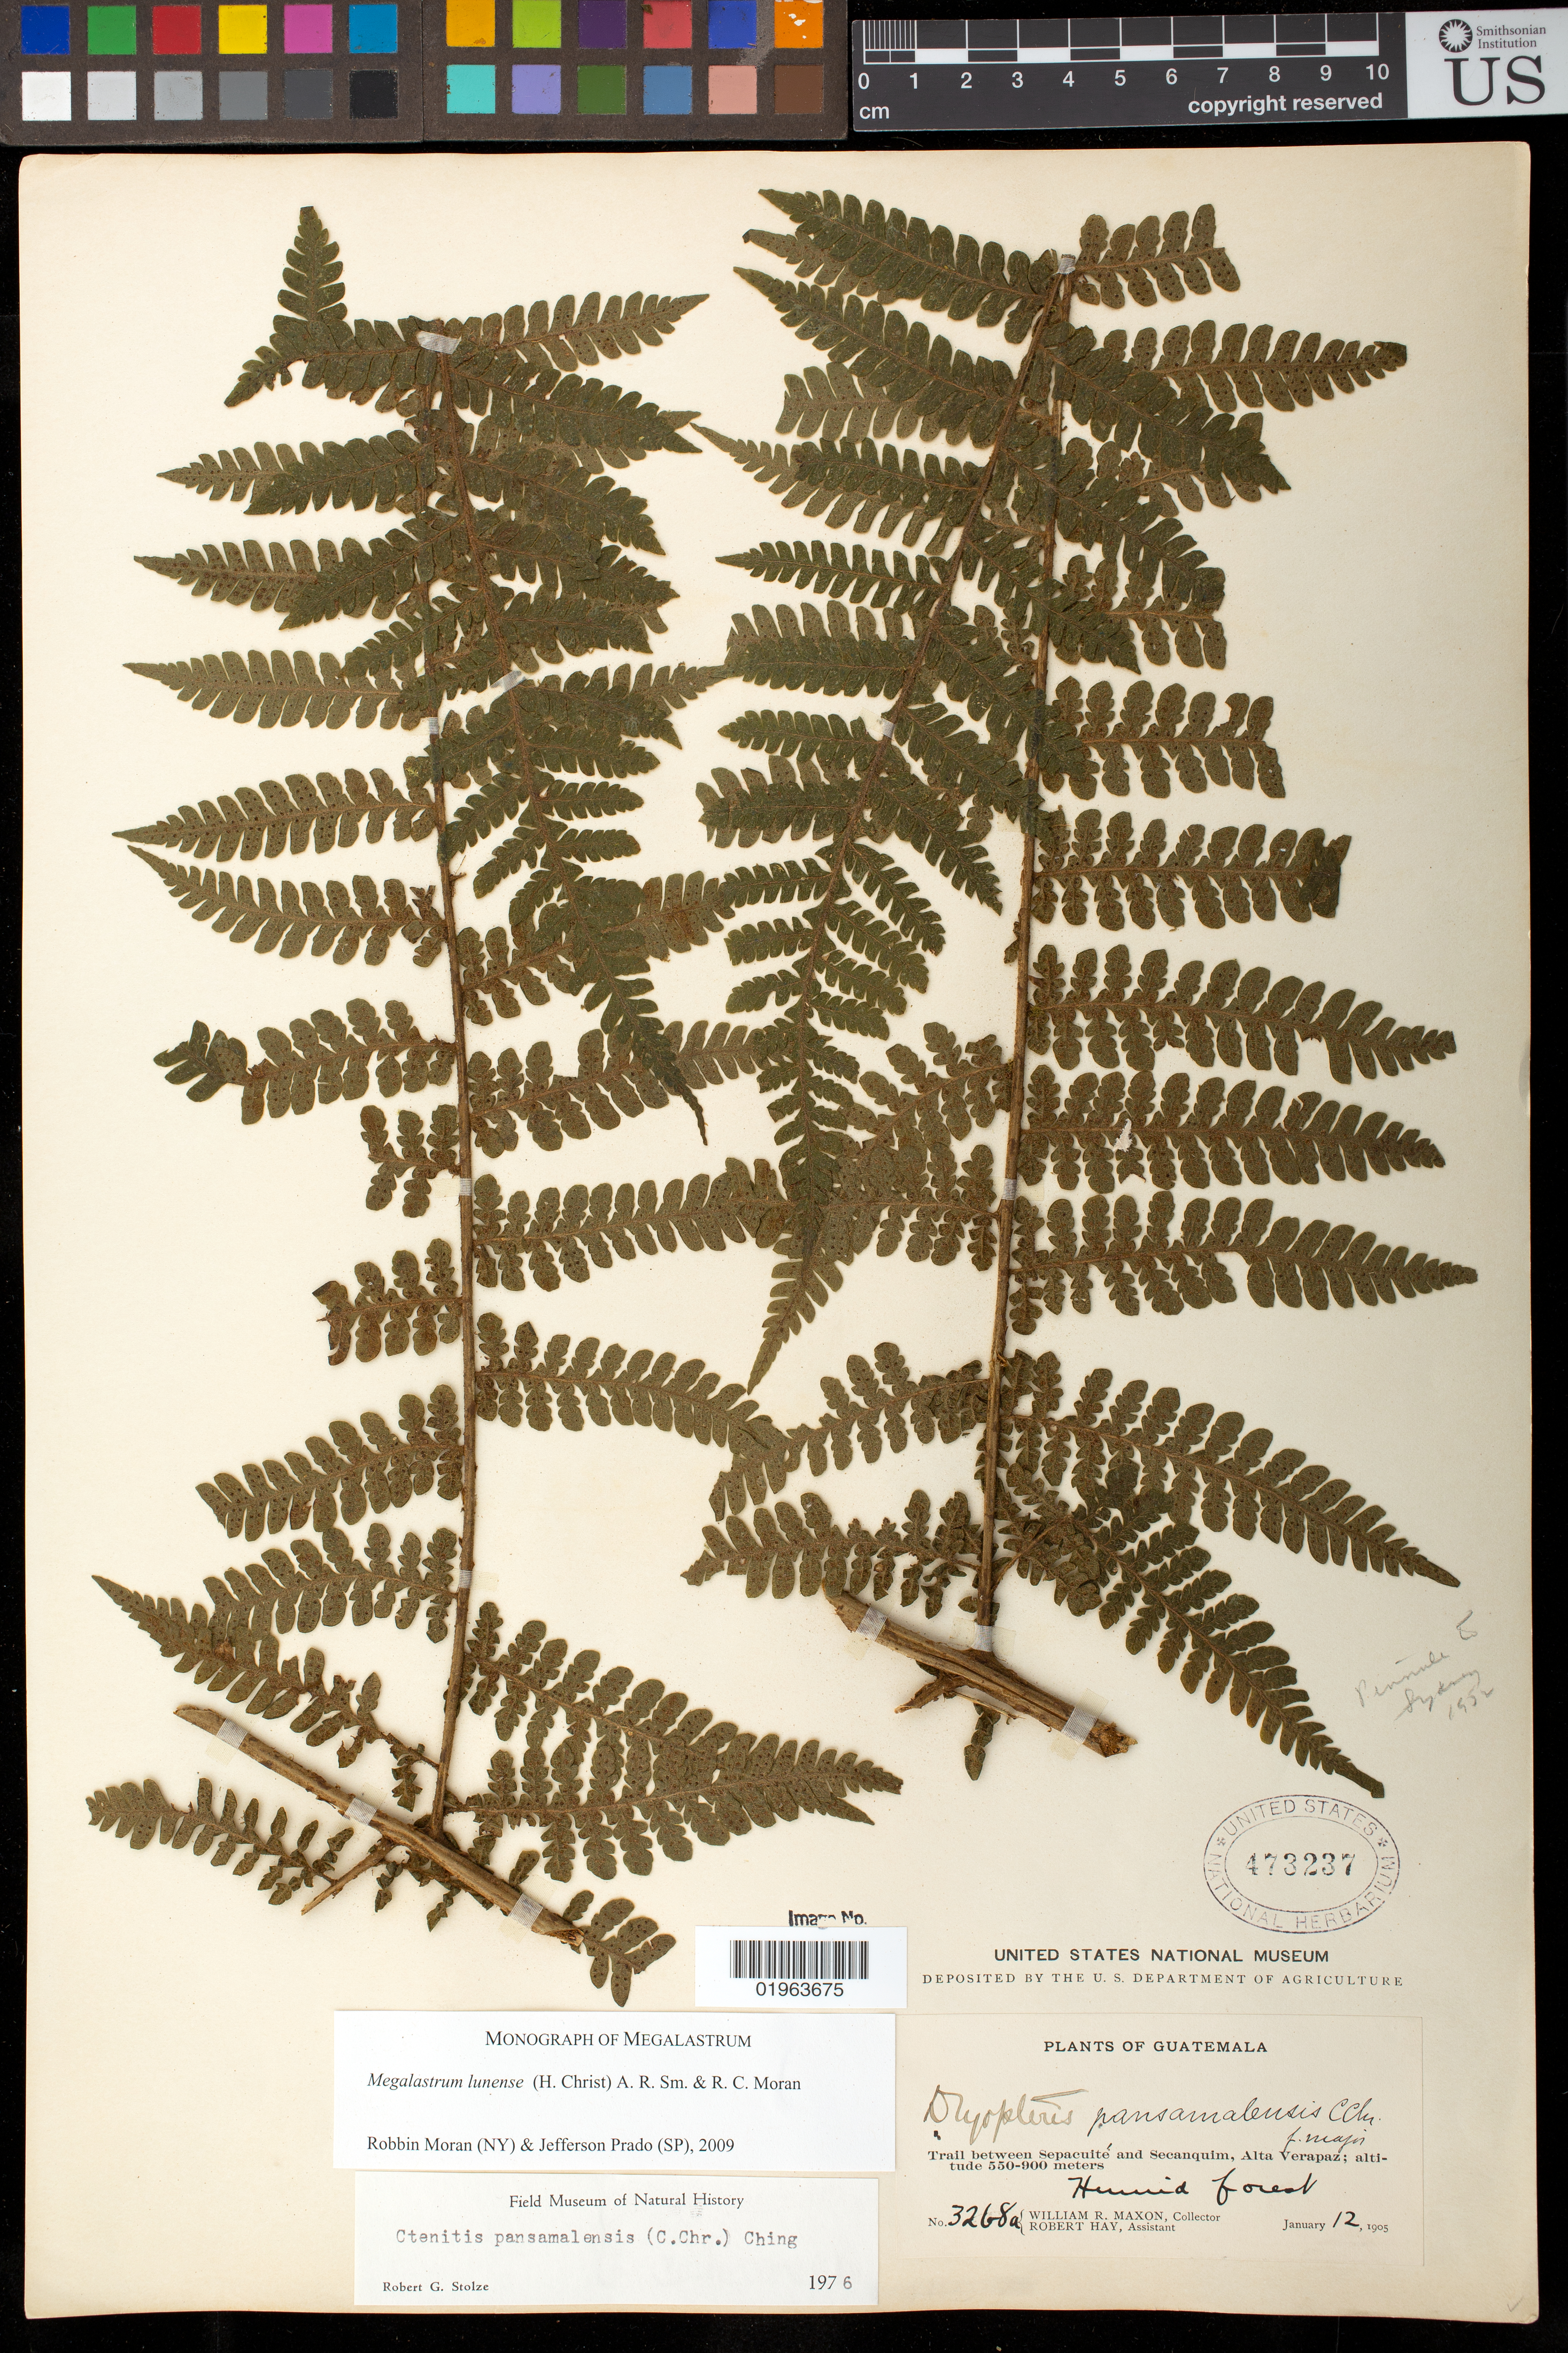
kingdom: Plantae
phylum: Tracheophyta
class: Polypodiopsida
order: Polypodiales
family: Dryopteridaceae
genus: Megalastrum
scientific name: Megalastrum lunense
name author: (Christ) A.R. Sm. & R.C. Moran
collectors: W. R. Maxon & R. H. Hay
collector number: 3268 a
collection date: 1905-01-12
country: Guatemala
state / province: Alta Verapaz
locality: Guatemala, trail between Sepacuite and Secanquim, Alta Verapaz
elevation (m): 550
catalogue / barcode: US 473237